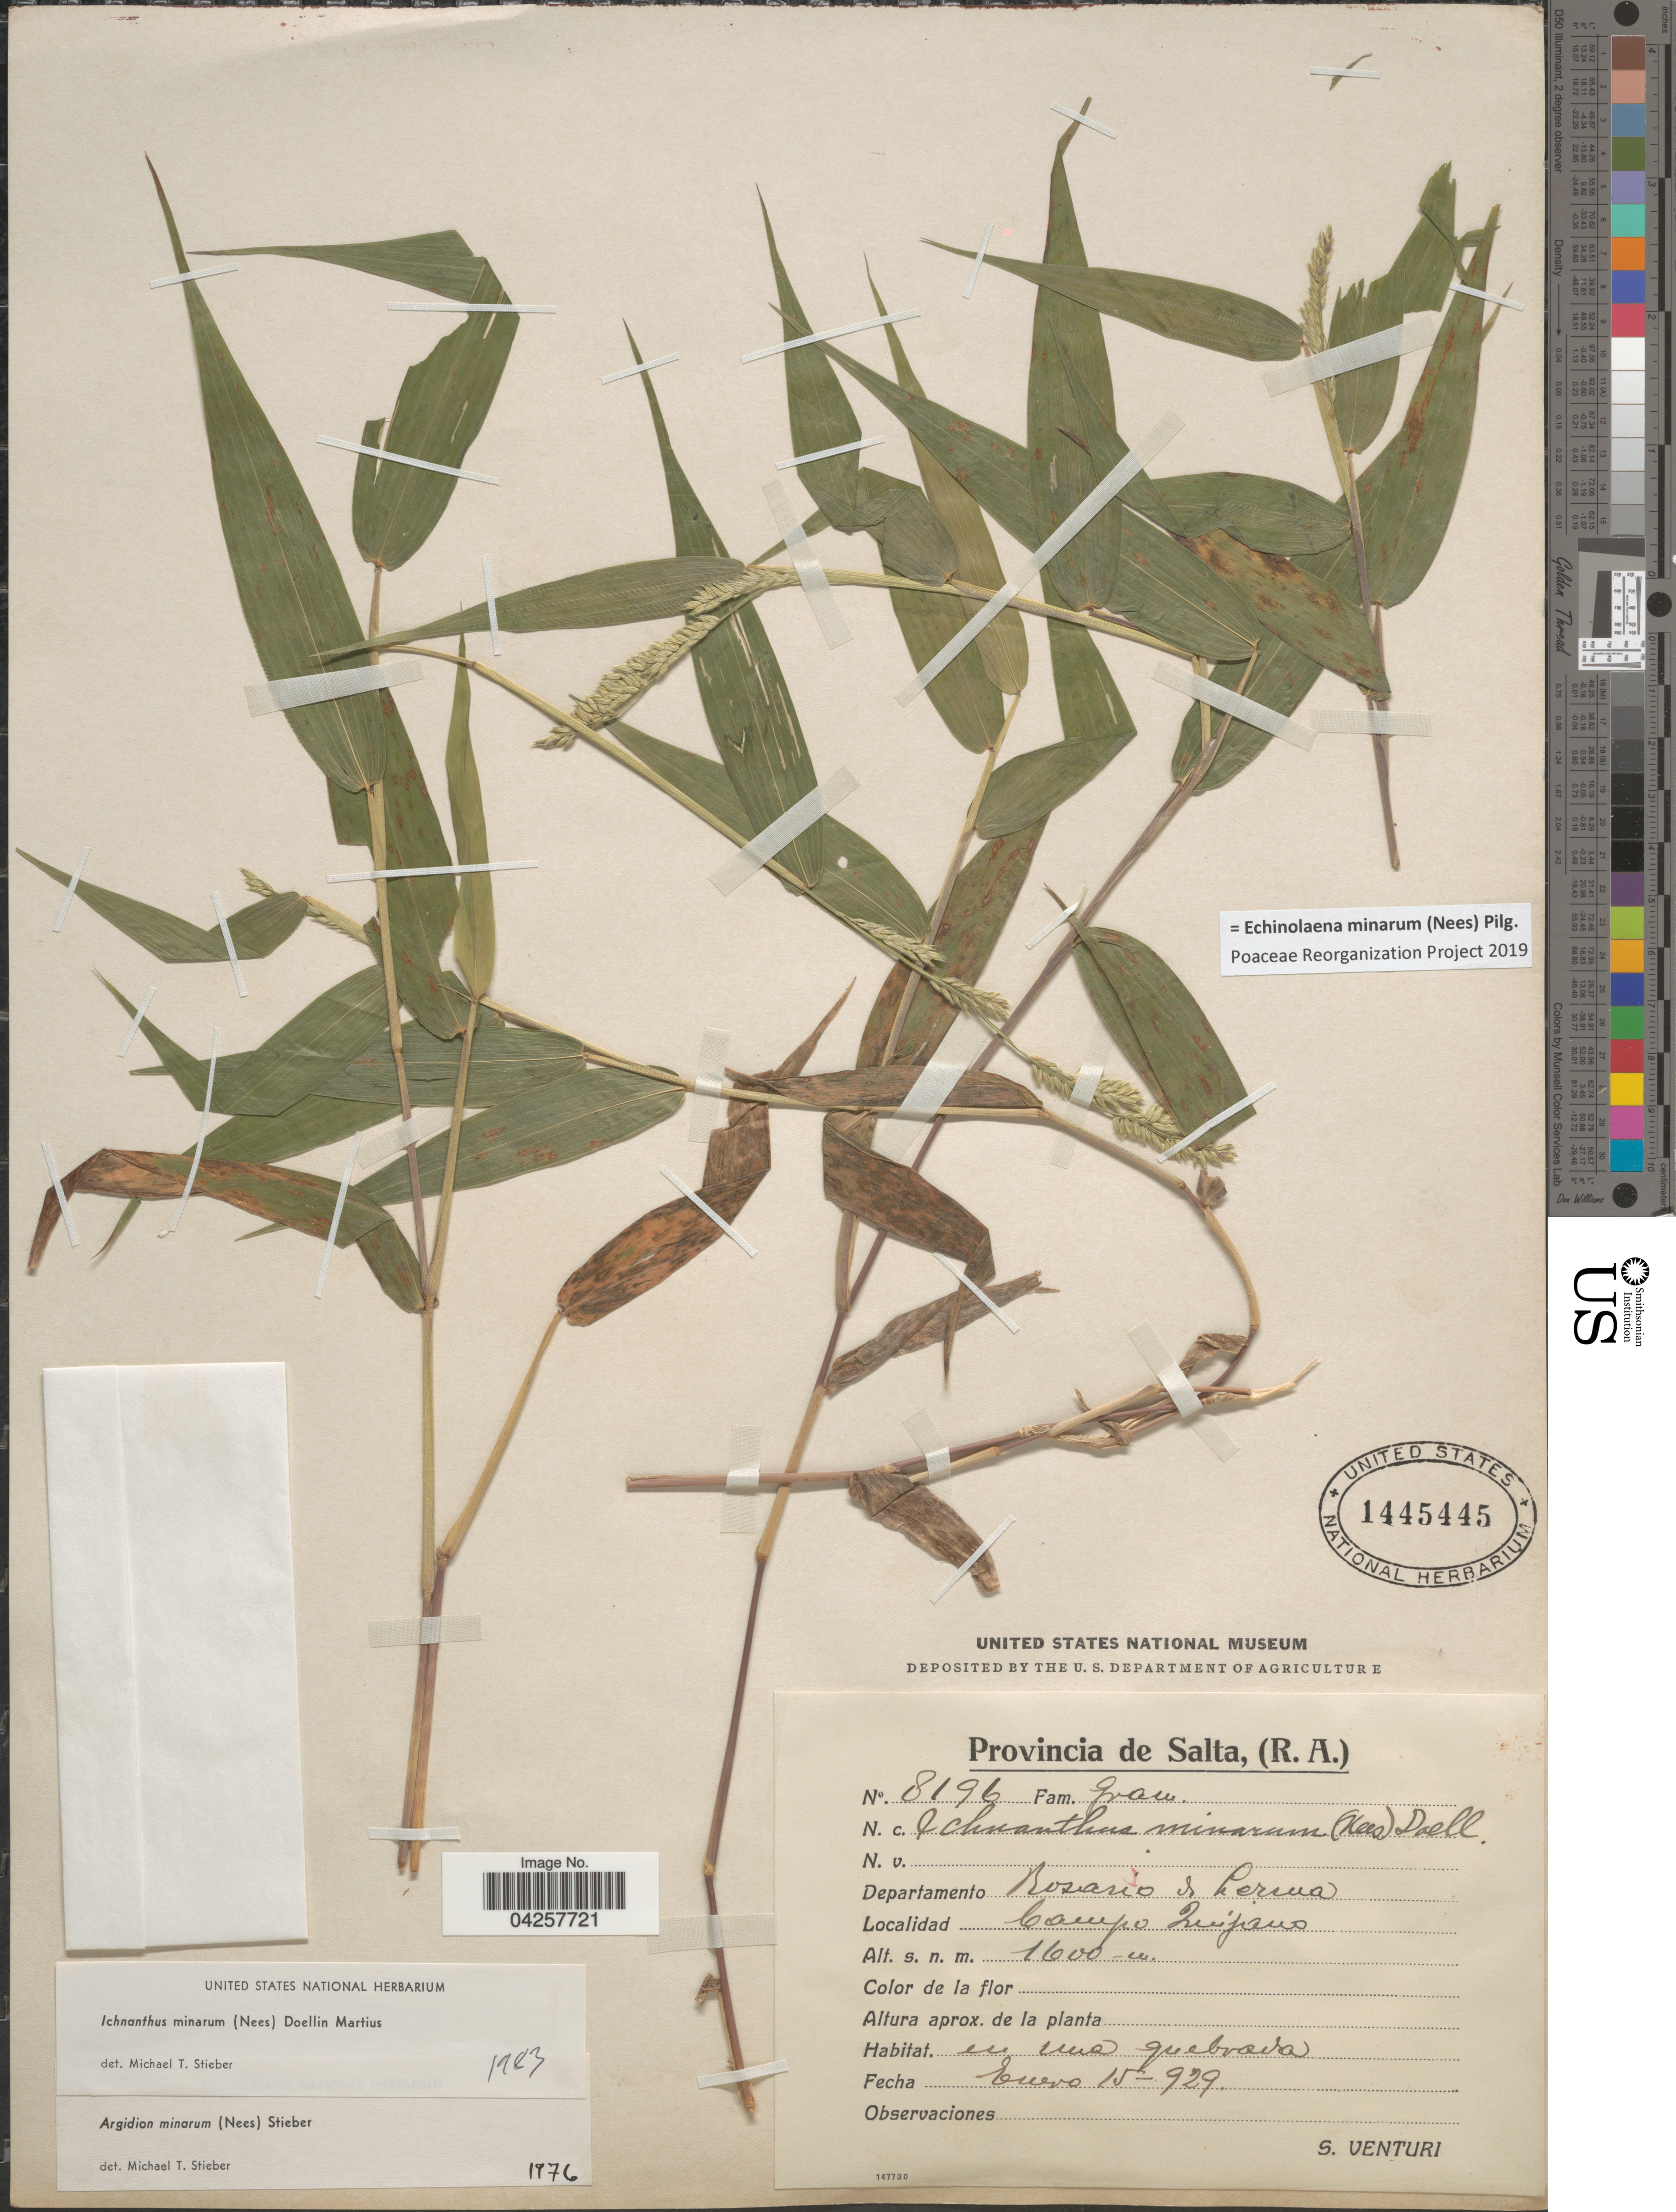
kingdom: Plantae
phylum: Tracheophyta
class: Liliopsida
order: Poales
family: Poaceae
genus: Echinolaena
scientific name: Echinolaena minarum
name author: (Nees) Pilg.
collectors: S. Venturi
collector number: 8196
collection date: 1929-01-15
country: Argentina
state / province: Salta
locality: Departamento Rosario de Lerma. Campo Quijano.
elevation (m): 1600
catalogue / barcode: US 1445445